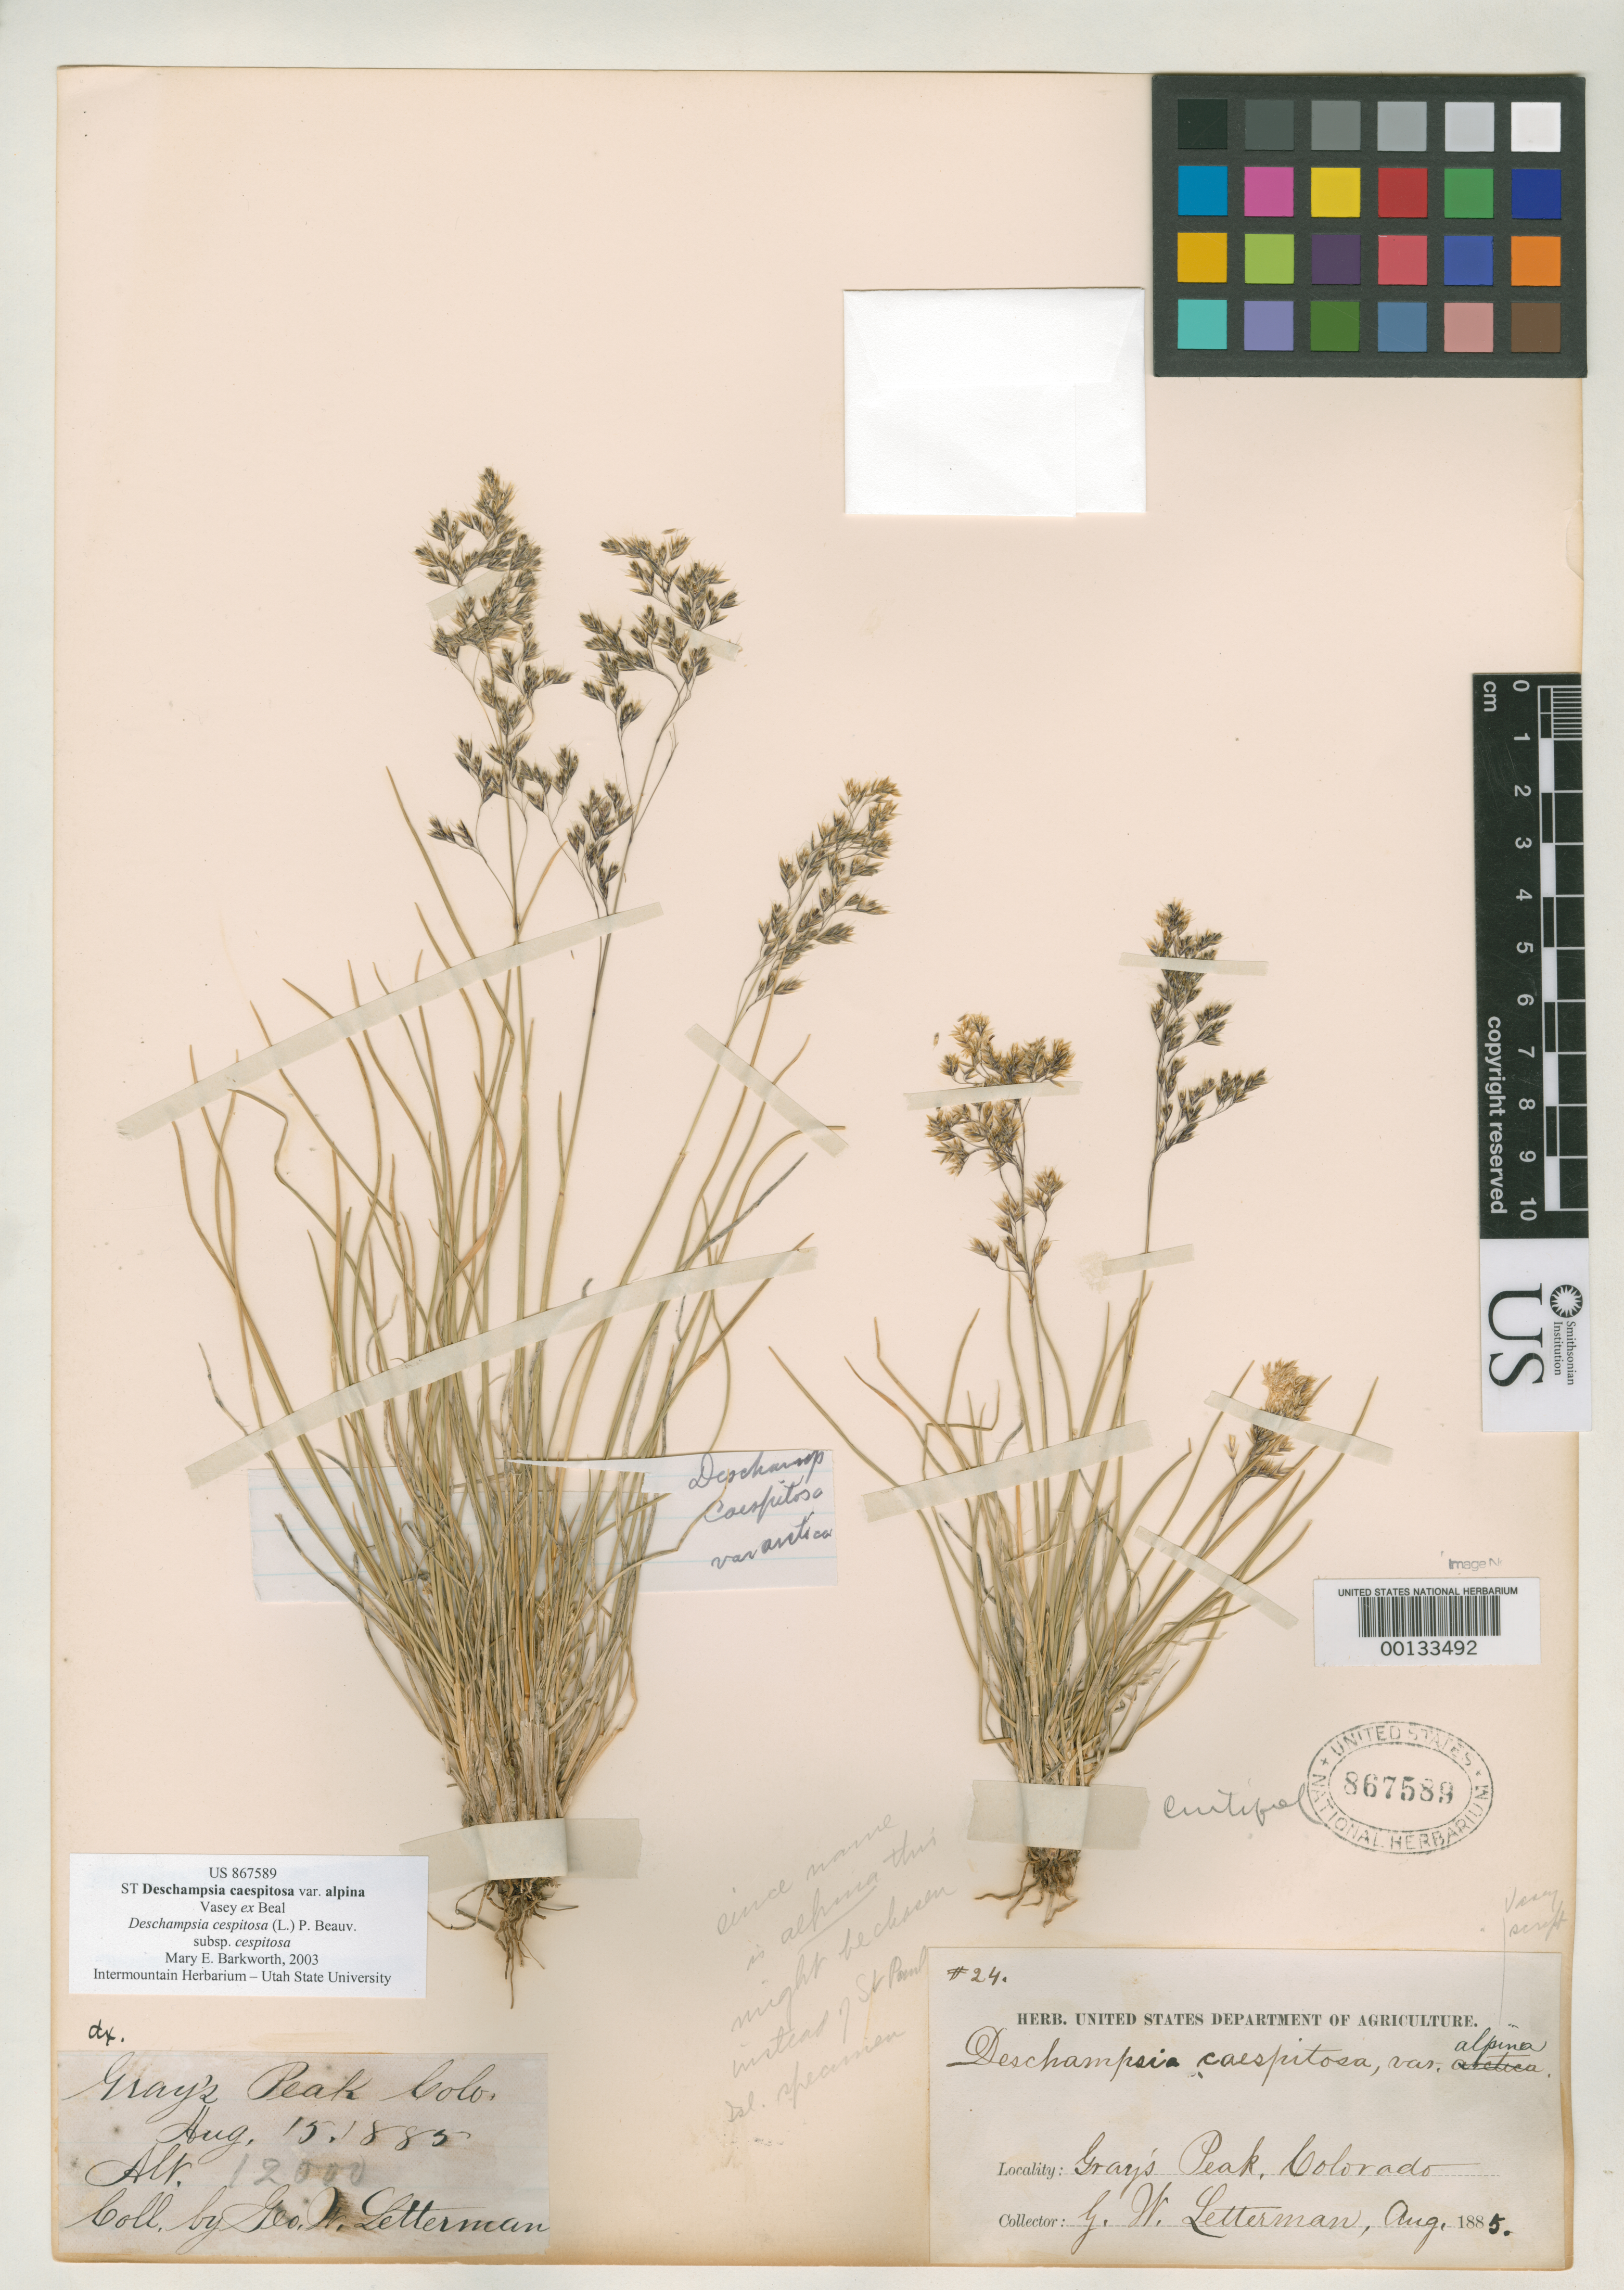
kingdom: Plantae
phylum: Tracheophyta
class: Liliopsida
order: Poales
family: Poaceae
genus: Deschampsia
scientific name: Deschampsia cespitosa var. alpina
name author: Vasey ex W.J. Beal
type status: Syntype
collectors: G. W. Letterman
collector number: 24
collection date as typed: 15 Aug 1885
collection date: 1885-08-15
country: United States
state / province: Colorado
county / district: Clear Creek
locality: Gray's Park.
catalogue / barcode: US 867589